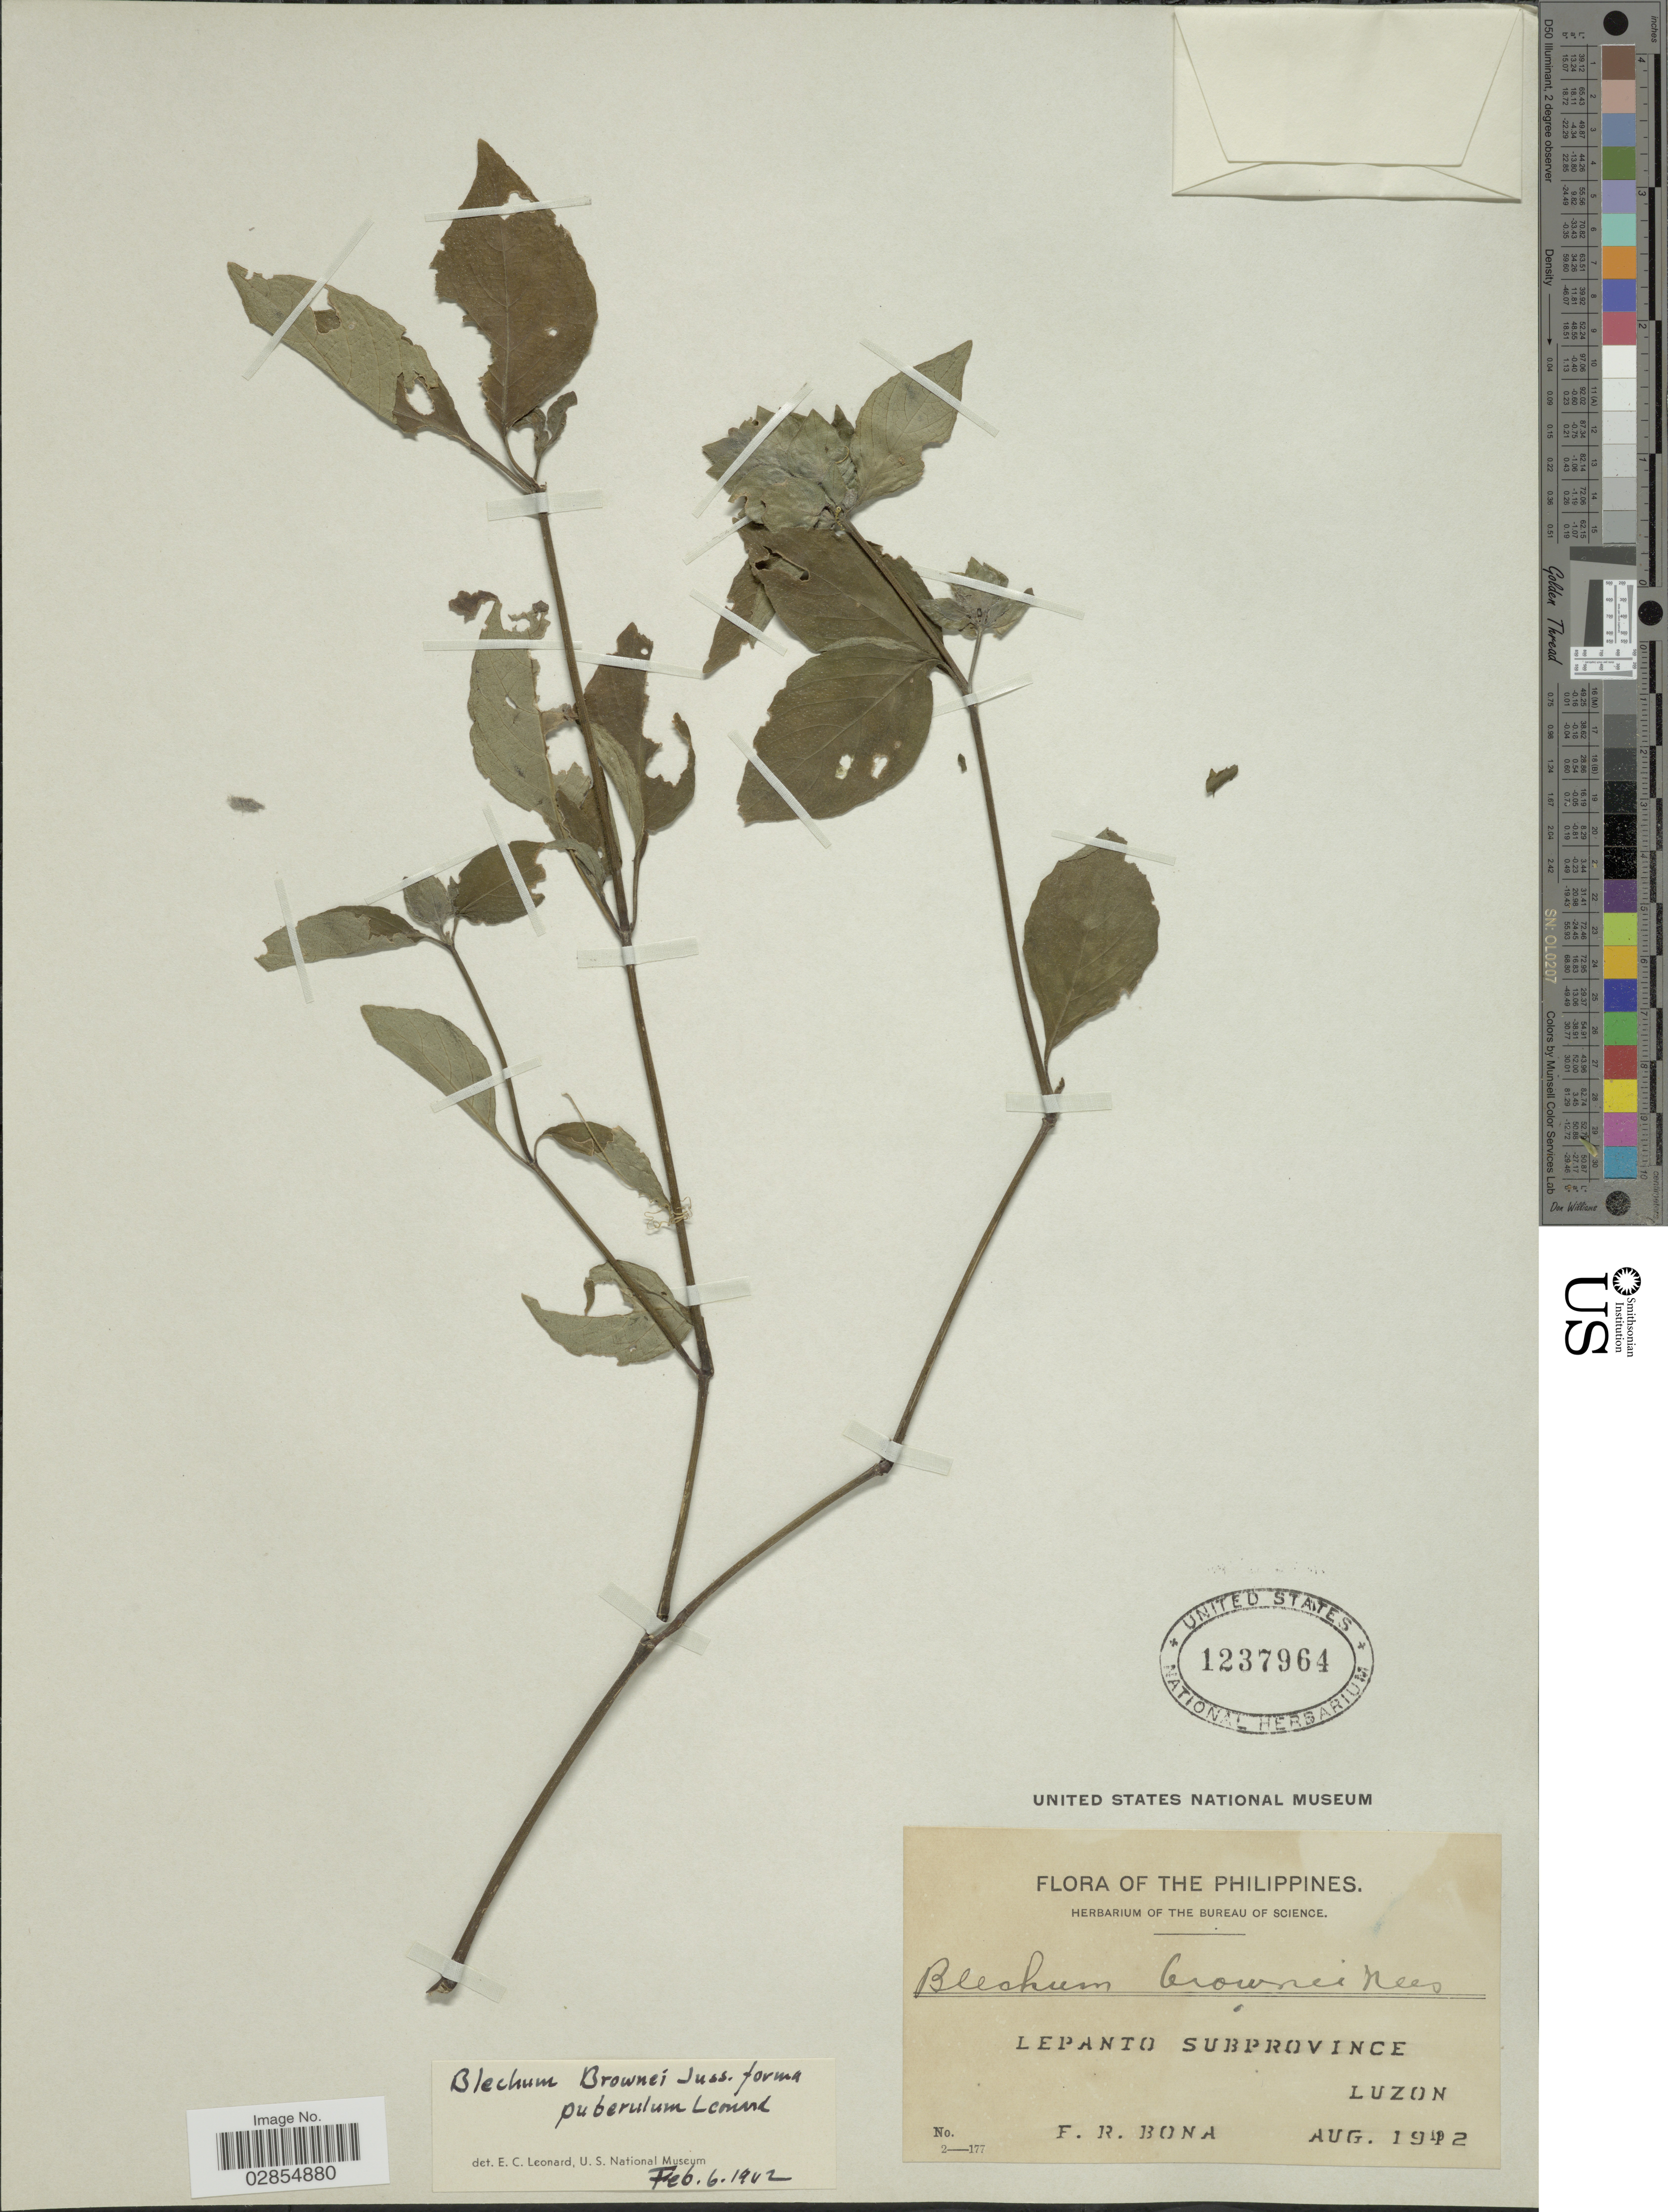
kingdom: Plantae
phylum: Tracheophyta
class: Magnoliopsida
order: Lamiales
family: Acanthaceae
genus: Blechum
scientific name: Blechum pyramidatum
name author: (Lam.) Urb.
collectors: F. Bona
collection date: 1912-08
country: Philippines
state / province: Cordillera (Administrative Region)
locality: Lepanto Subprovince, Luzon.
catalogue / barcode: US 1237964